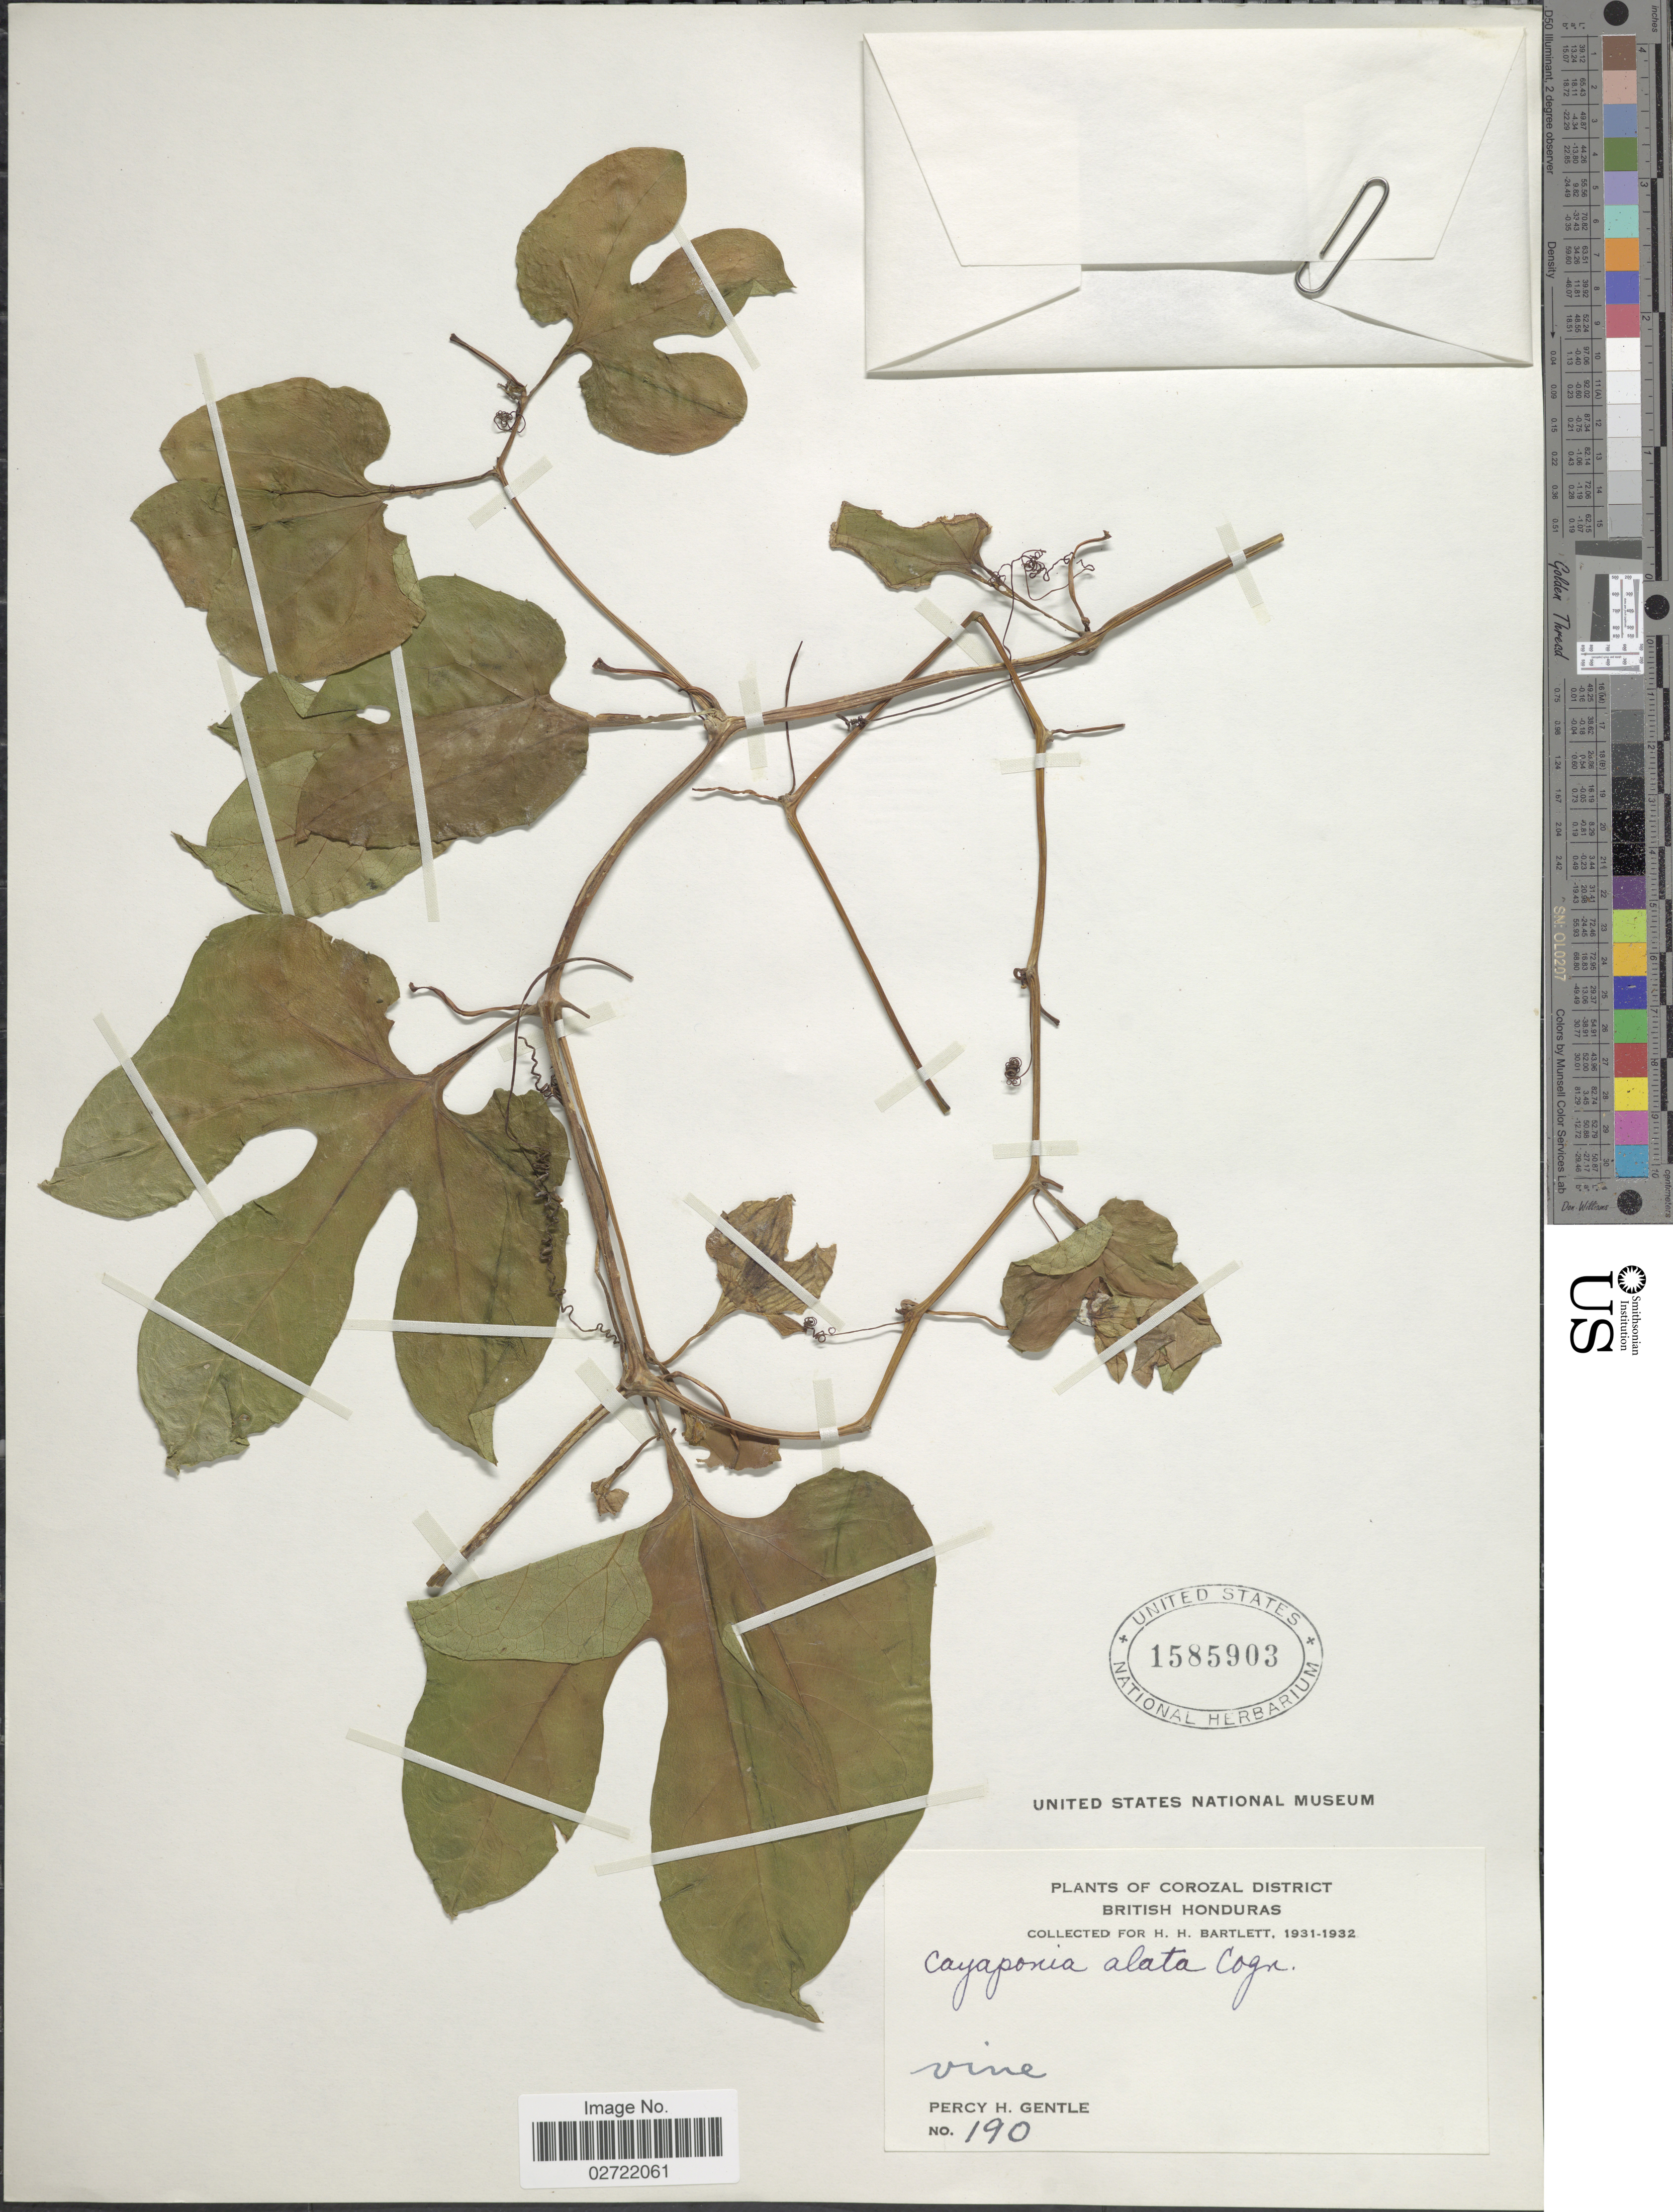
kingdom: Plantae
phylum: Tracheophyta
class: Magnoliopsida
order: Cucurbitales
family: Cucurbitaceae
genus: Cayaponia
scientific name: Cayaponia alata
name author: Cogn.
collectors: P. H. Gentle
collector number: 190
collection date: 1931/1932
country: Belize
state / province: Corozal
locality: Corozal District, British Honduras, Vine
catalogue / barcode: US 1585903